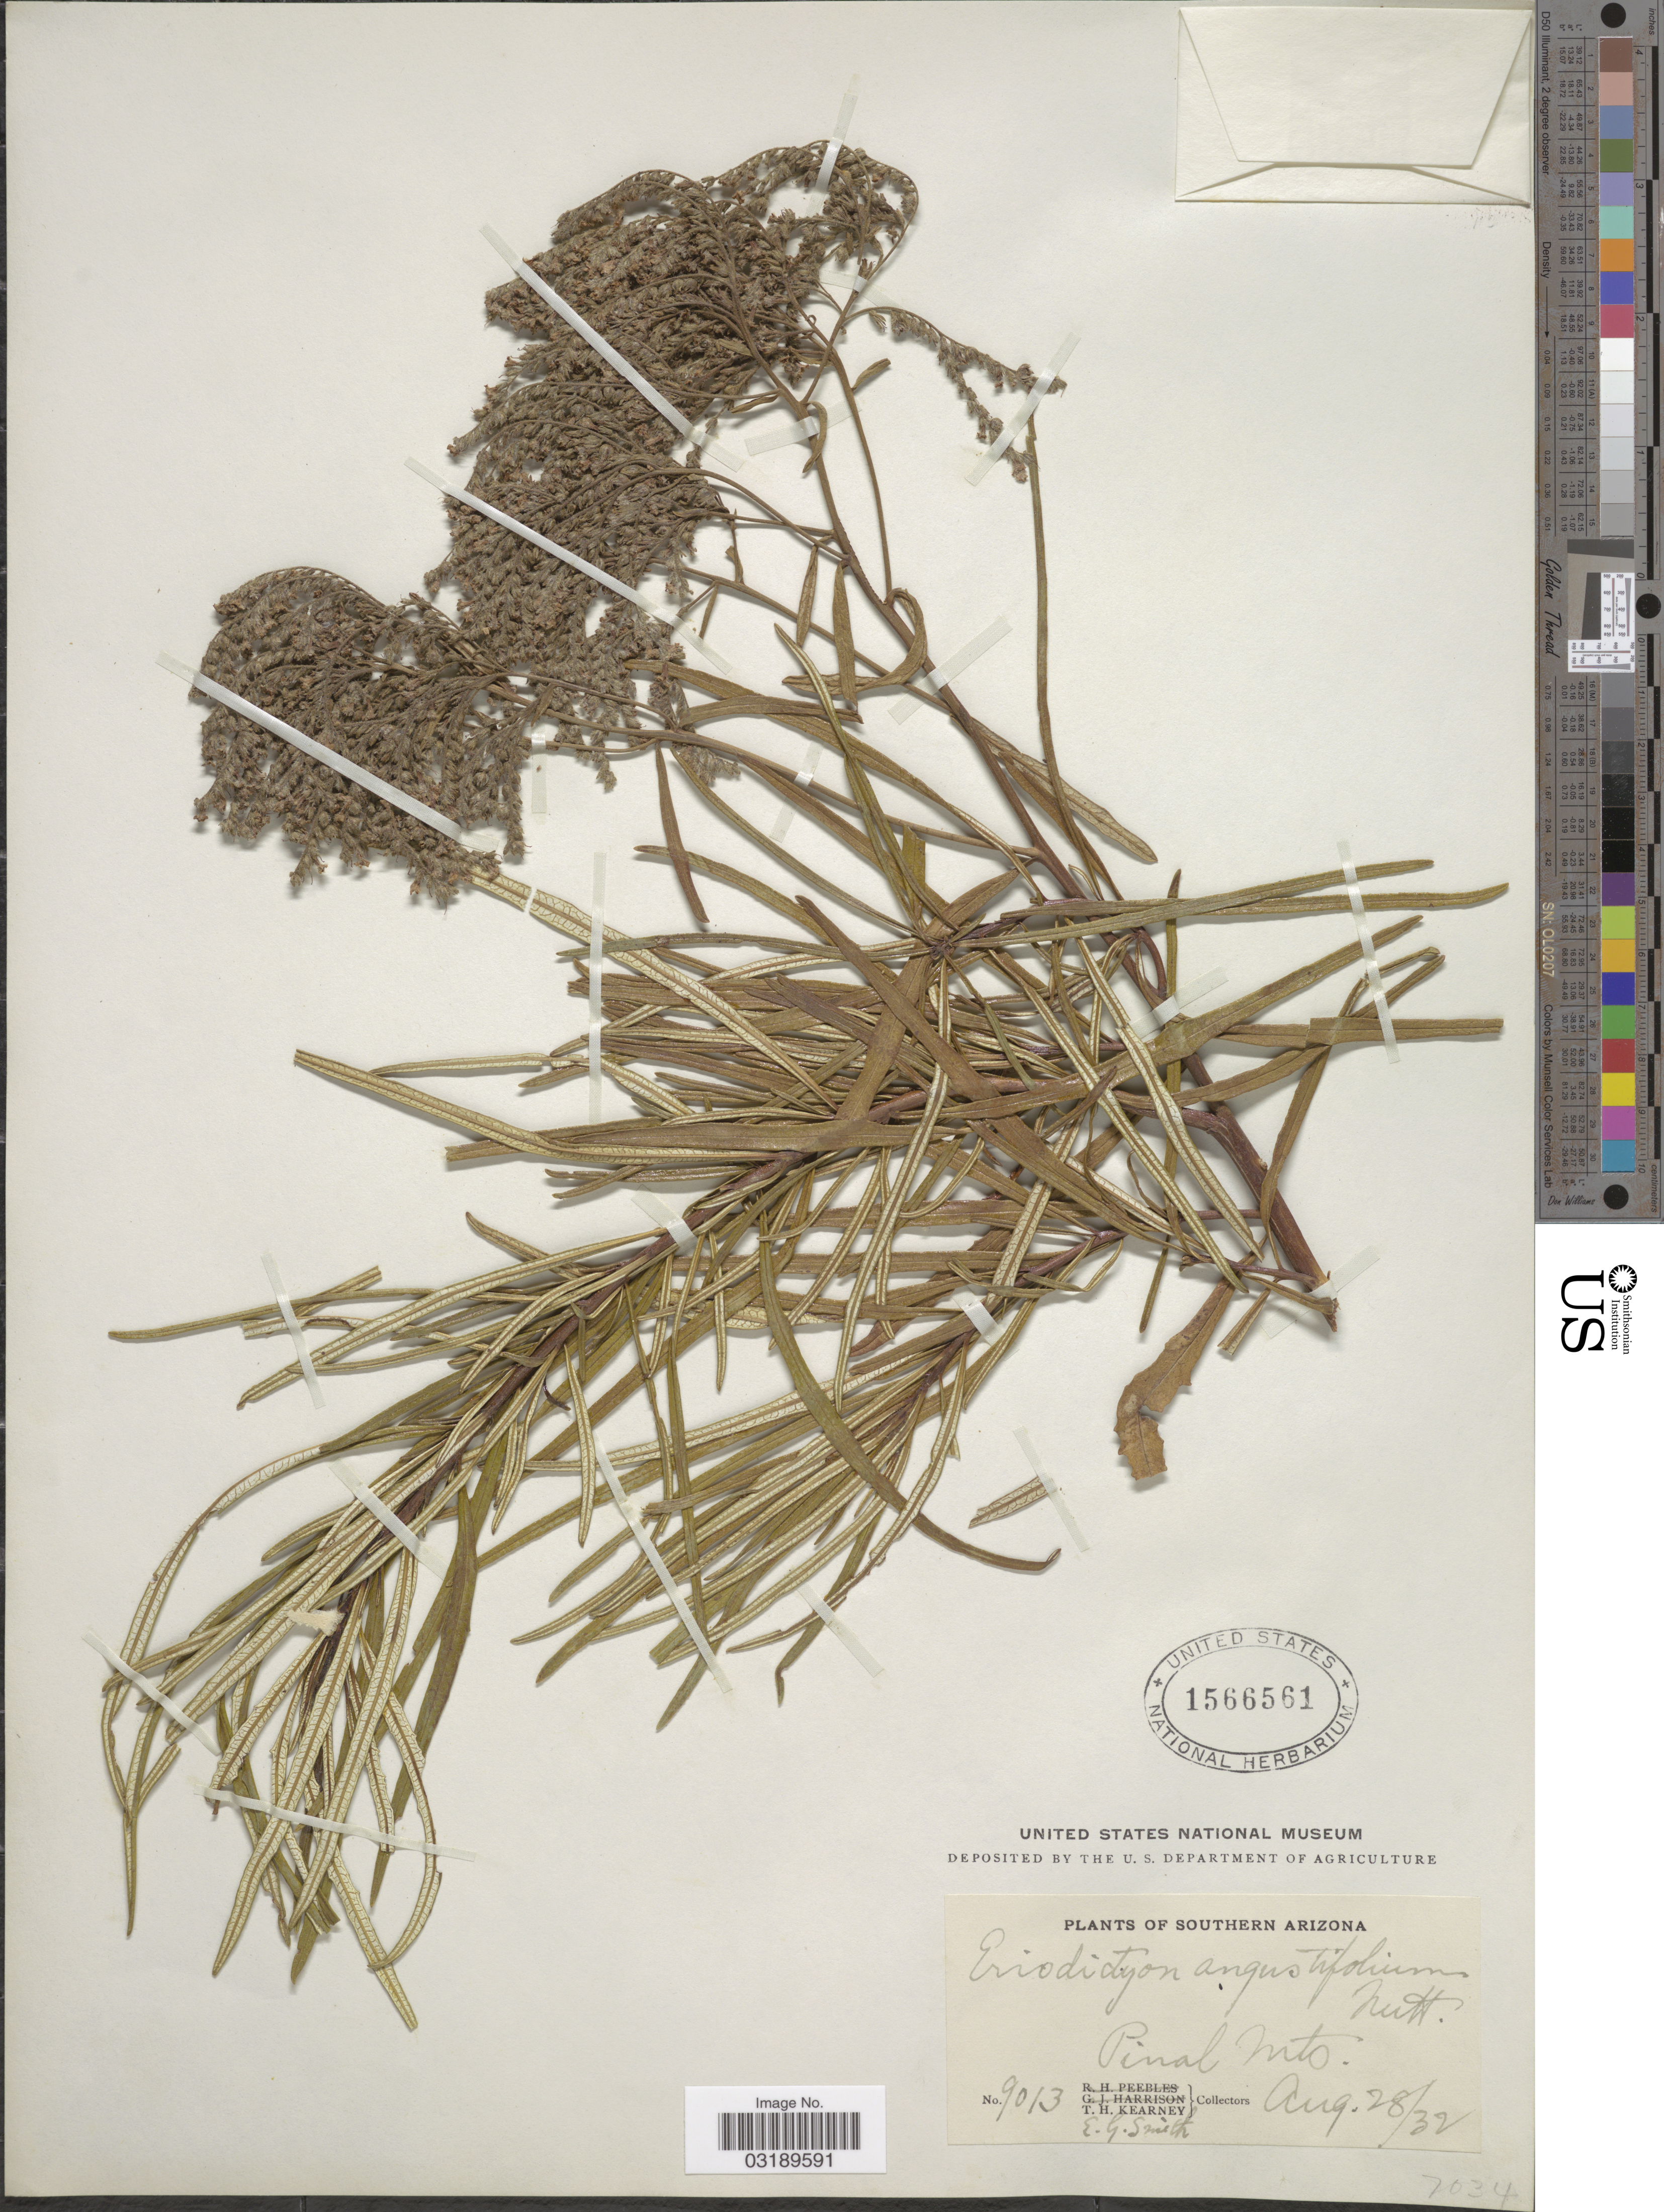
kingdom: Plantae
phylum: Tracheophyta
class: Magnoliopsida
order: Boraginales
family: Namaceae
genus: Eriodictyon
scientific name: Eriodictyon angustifolium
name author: Nutt.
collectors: T. H. Kearney & E. G. Smith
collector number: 9013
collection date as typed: Transcribed d/m/y: 28/8/32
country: United States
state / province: Arizona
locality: Southern Arizona. Pinal Mts.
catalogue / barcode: US 1566561